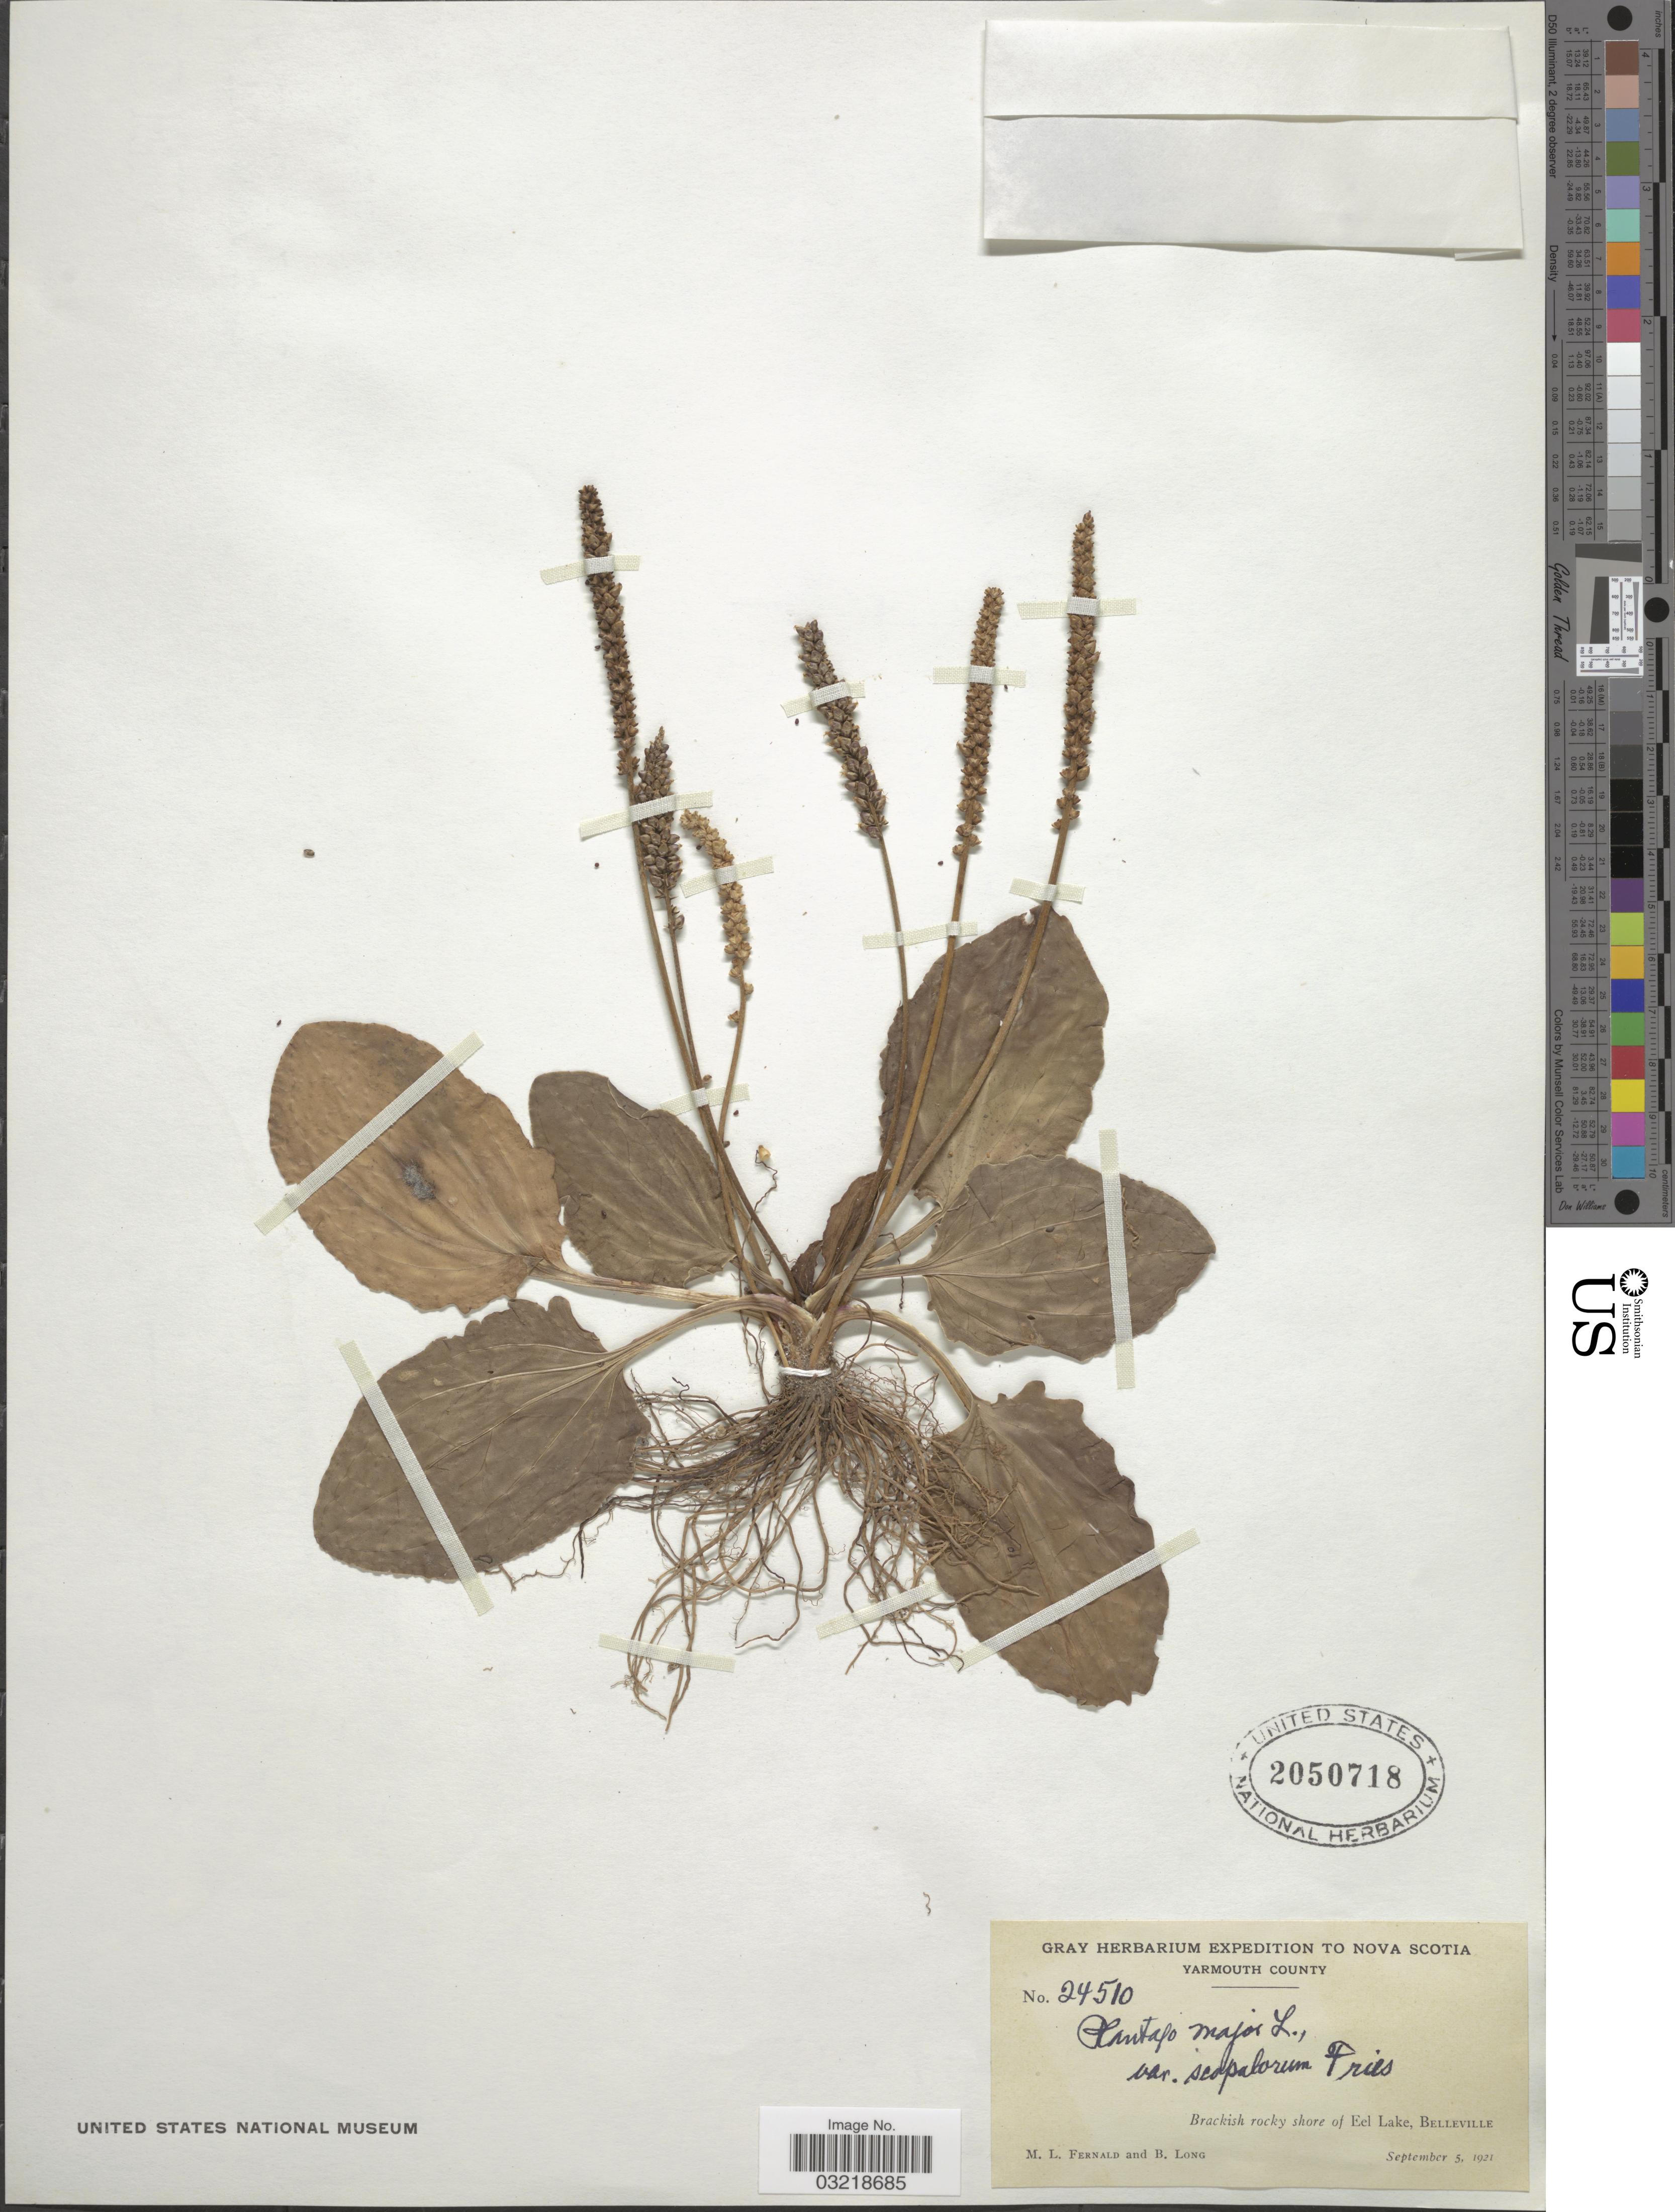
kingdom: Plantae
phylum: Tracheophyta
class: Magnoliopsida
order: Lamiales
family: Plantaginaceae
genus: Plantago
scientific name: Plantago major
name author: L.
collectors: M. L. Fernald & B. Long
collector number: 24510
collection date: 1921-09-05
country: Canada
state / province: Nova Scotia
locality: Yarmouth County. Brackish rocky shore of Eel Lake, Belleville.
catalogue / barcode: US 2050718